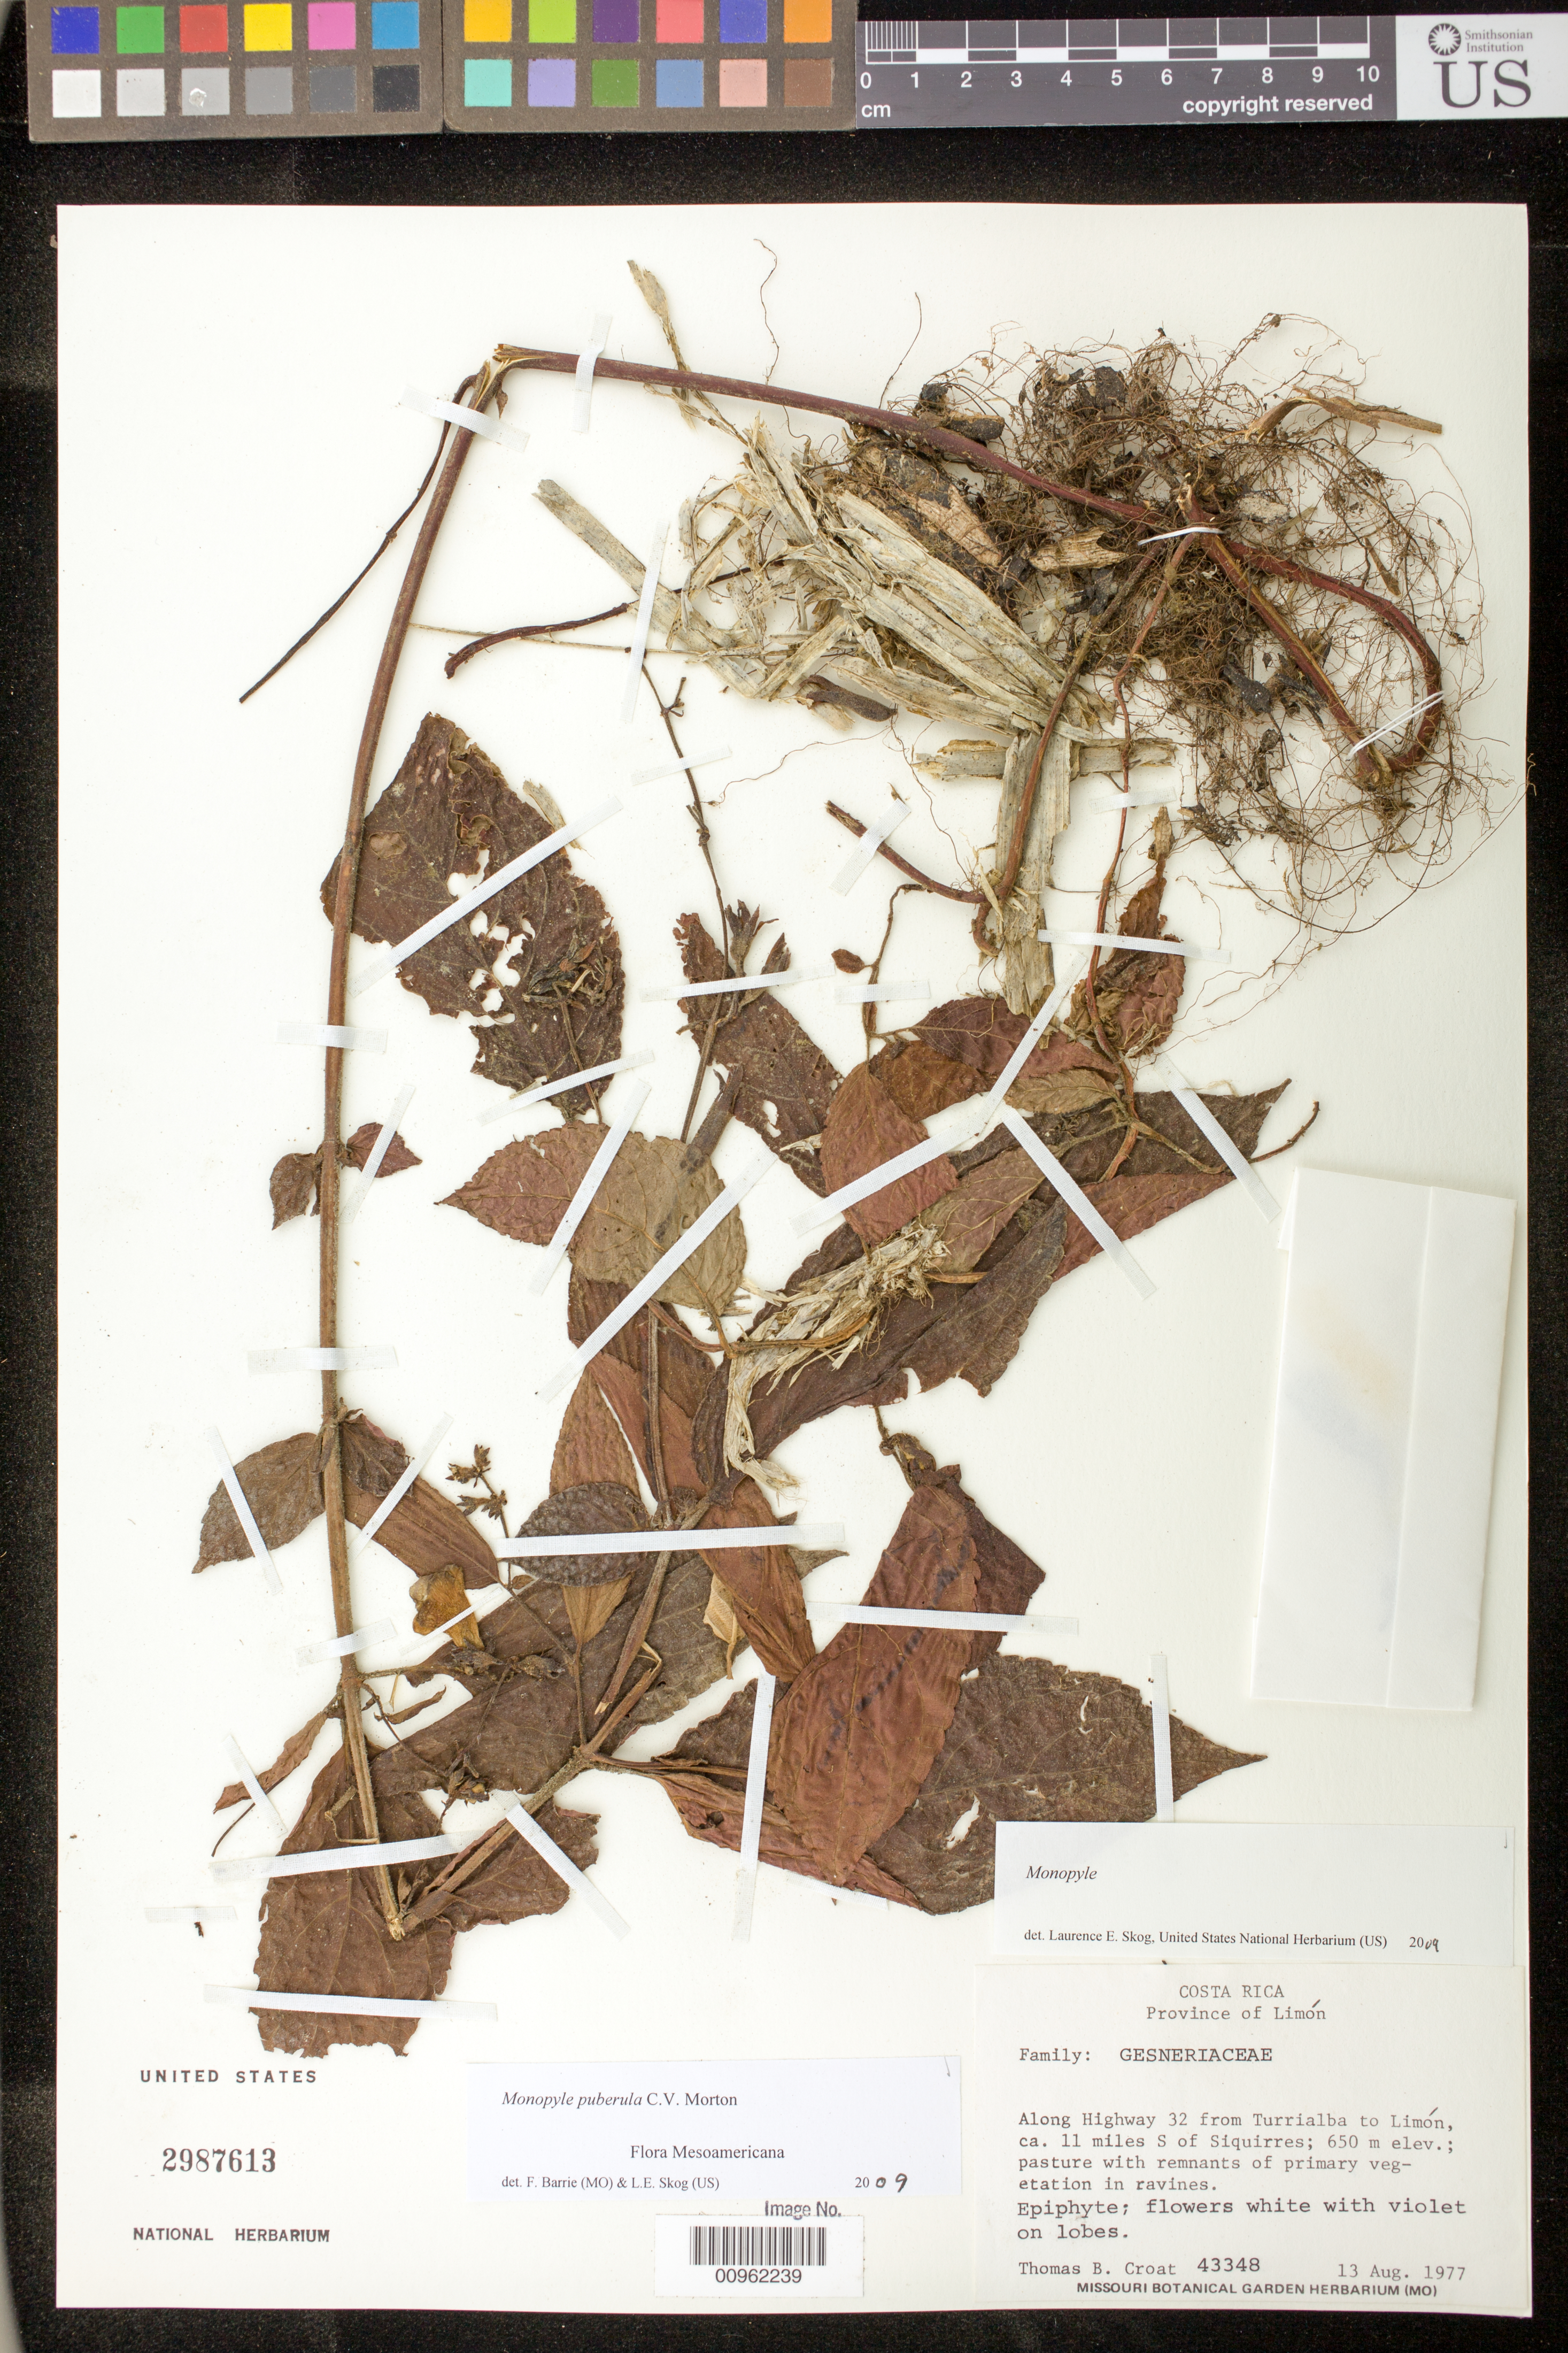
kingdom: Plantae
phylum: Tracheophyta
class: Magnoliopsida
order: Lamiales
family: Gesneriaceae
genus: Monopyle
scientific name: Monopyle puberula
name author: C.V. Morton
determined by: Barrie, F. R.; Skog, Laurence E.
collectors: T. B. Croat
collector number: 43348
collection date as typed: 13 Aug 1977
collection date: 1977-08-13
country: Costa Rica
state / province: Limón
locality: Along Highway 32 from Turrialba to Limón, ca. 11 miles S of Siquirres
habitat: Pasture with remnants of primary vegetation in ravines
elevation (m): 650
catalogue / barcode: US 2987613